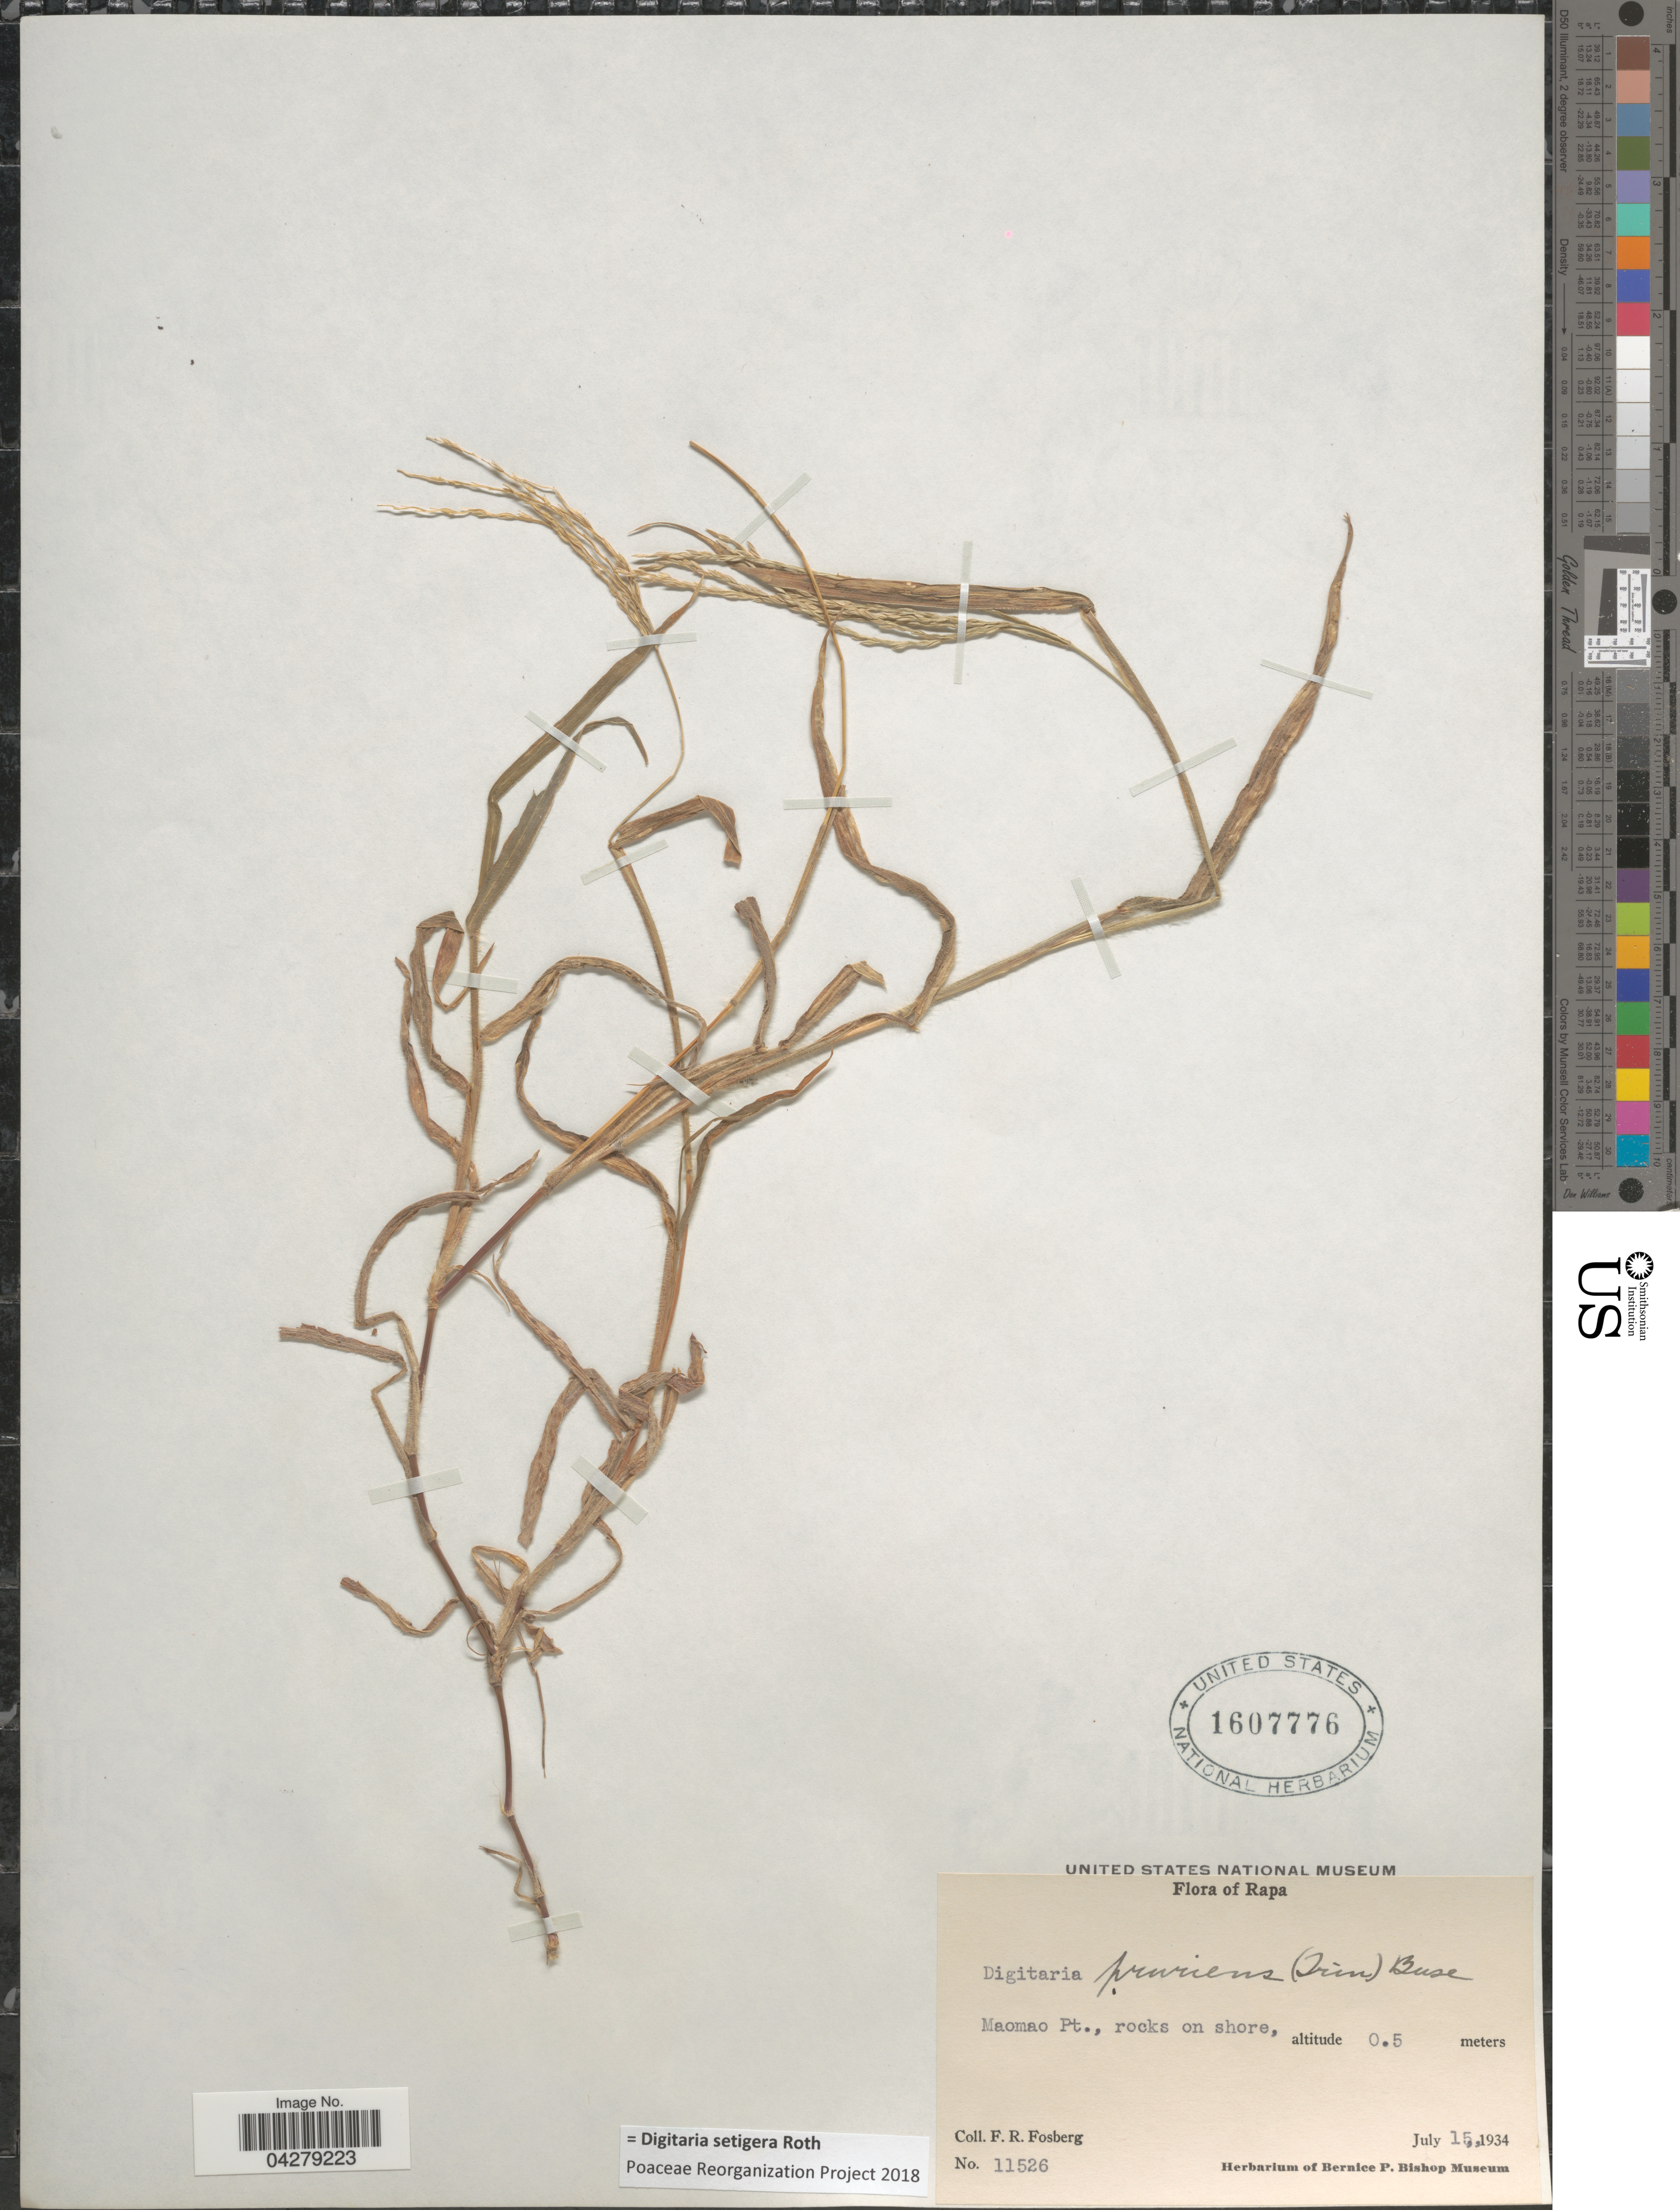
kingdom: Plantae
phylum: Tracheophyta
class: Liliopsida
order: Poales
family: Poaceae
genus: Digitaria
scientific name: Digitaria setigera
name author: Roth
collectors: F. R. Fosberg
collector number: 11526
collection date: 1934-07-15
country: French Polynesia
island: Rapa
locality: Rapa. Maomao Pt., rocks on shore.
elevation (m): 0.5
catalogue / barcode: US 1607776